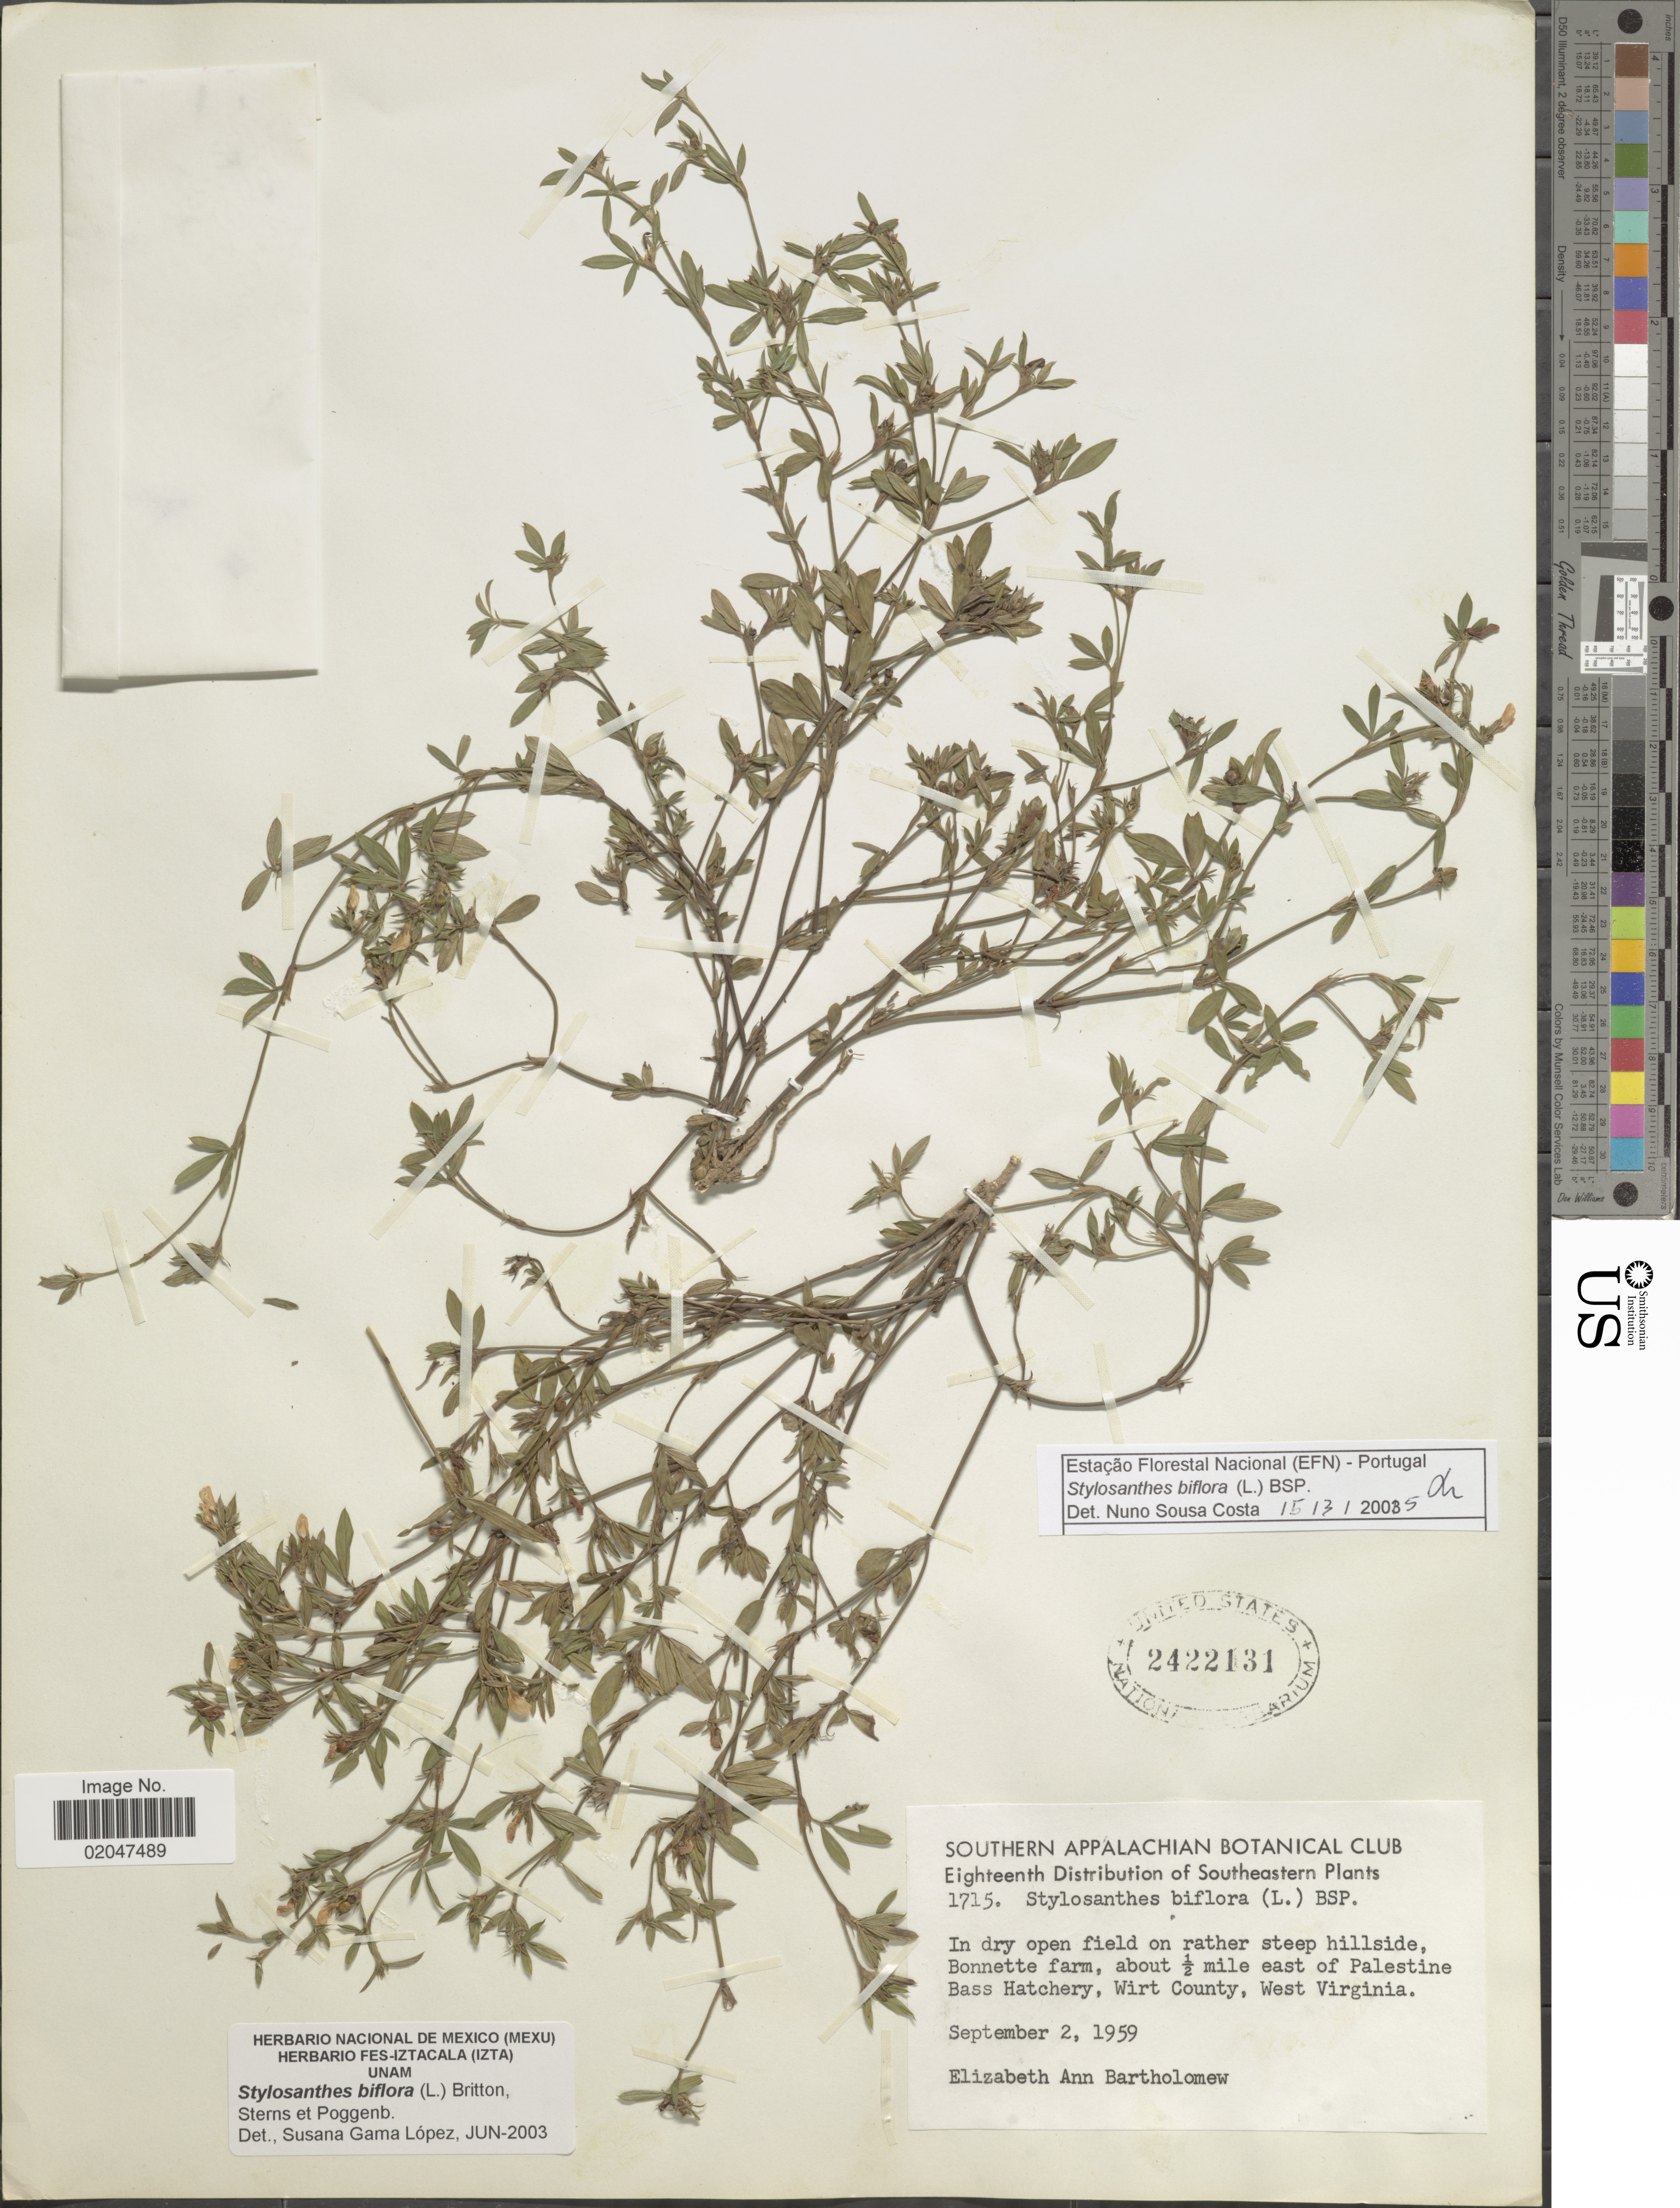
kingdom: Plantae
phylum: Tracheophyta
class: Magnoliopsida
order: Fabales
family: Fabaceae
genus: Stylosanthes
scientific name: Stylosanthes biflora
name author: (L.) Britton et al.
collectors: E. Bartholomew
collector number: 1715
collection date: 1959-09-02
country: United States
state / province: West Virginia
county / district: Wirt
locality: Bonnette farm, about ½ mile east of Palestine Bass Hatchery, Wirt County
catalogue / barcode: US 2422131